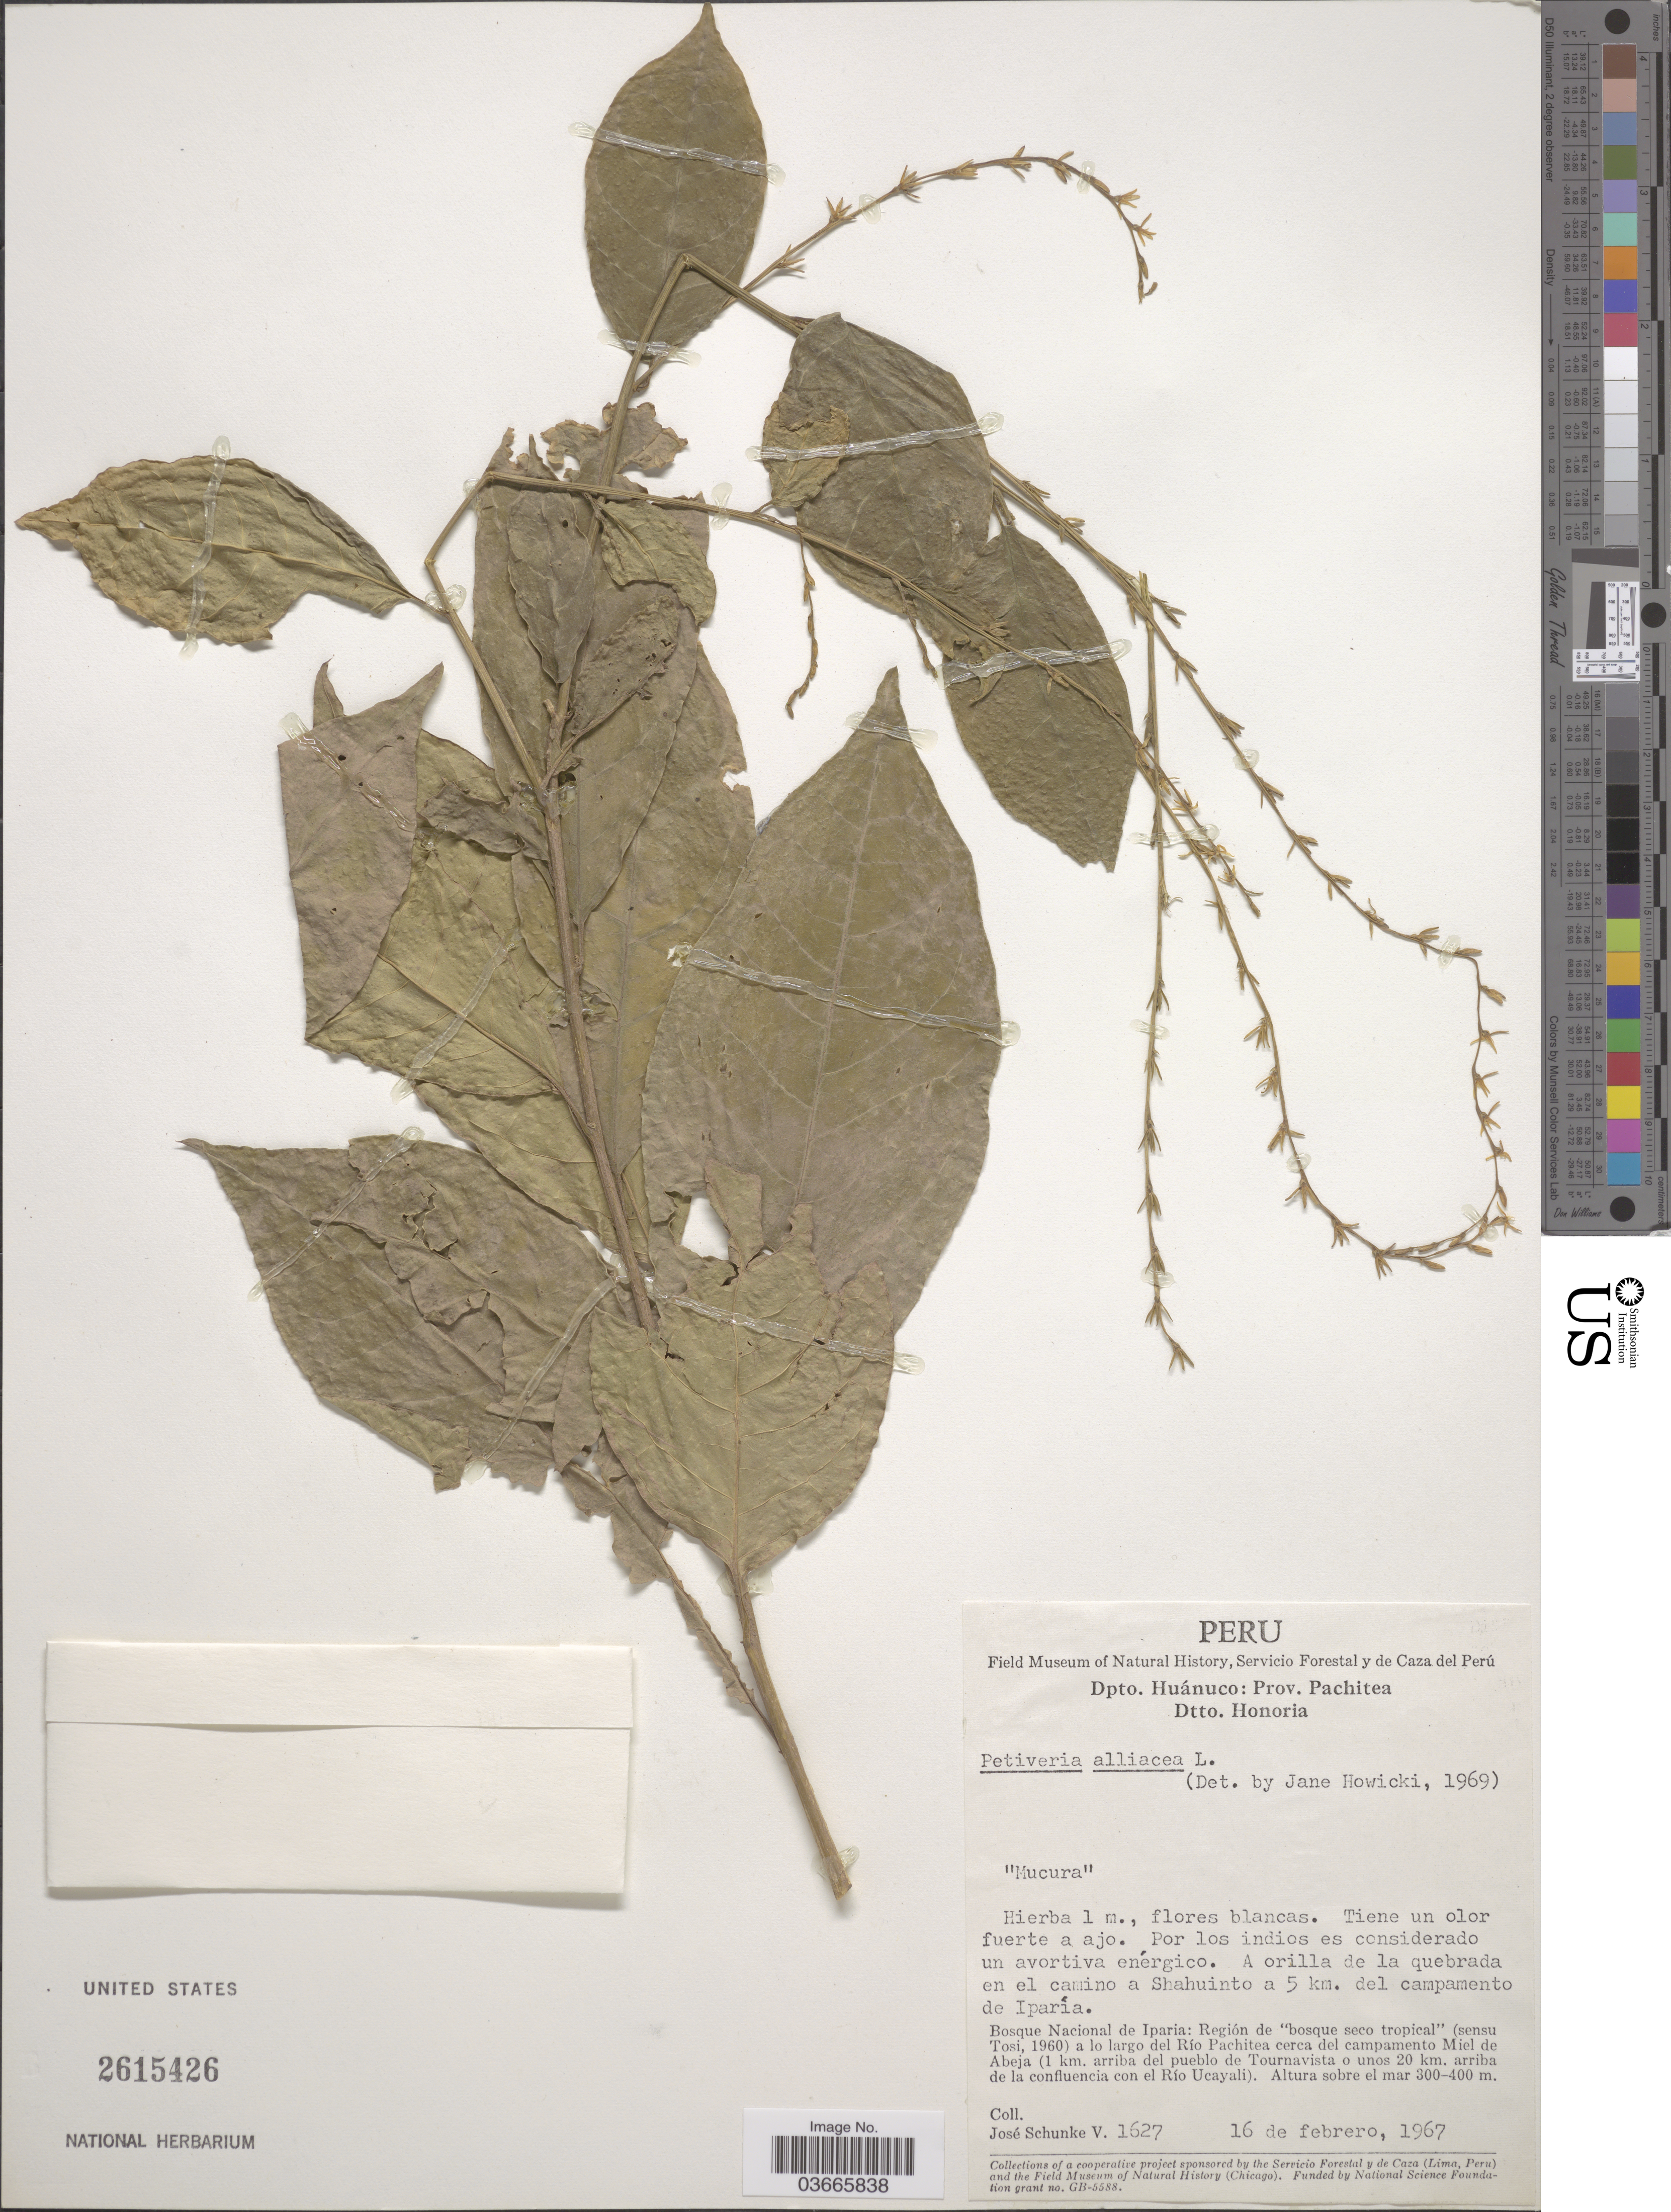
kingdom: Plantae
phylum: Tracheophyta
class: Magnoliopsida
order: Caryophyllales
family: Phytolaccaceae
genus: Petiveria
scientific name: Petiveria alliacea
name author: L.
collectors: J. Schunke Vigo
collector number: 1627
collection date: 1967-02-16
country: Peru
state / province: Huánuco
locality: Dpto. Huánuco: Prov. Pachitea. Dtto. Honoria. A orilla de la quebrada en el camino a Shahuinto a 5 km. del campamento de Iparía. Bosque Nacional de Iparia: Región de "bosque seco tropical" (sensu Tosi, 1960) a lo largo del Río Pachitea cerca del campamento Miel de Abeja (1 km. arriba del pueblo de Tournavista o unos 20 km. arriba de la confluencia con el Río Ucayali).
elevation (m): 300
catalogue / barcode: US 2615426